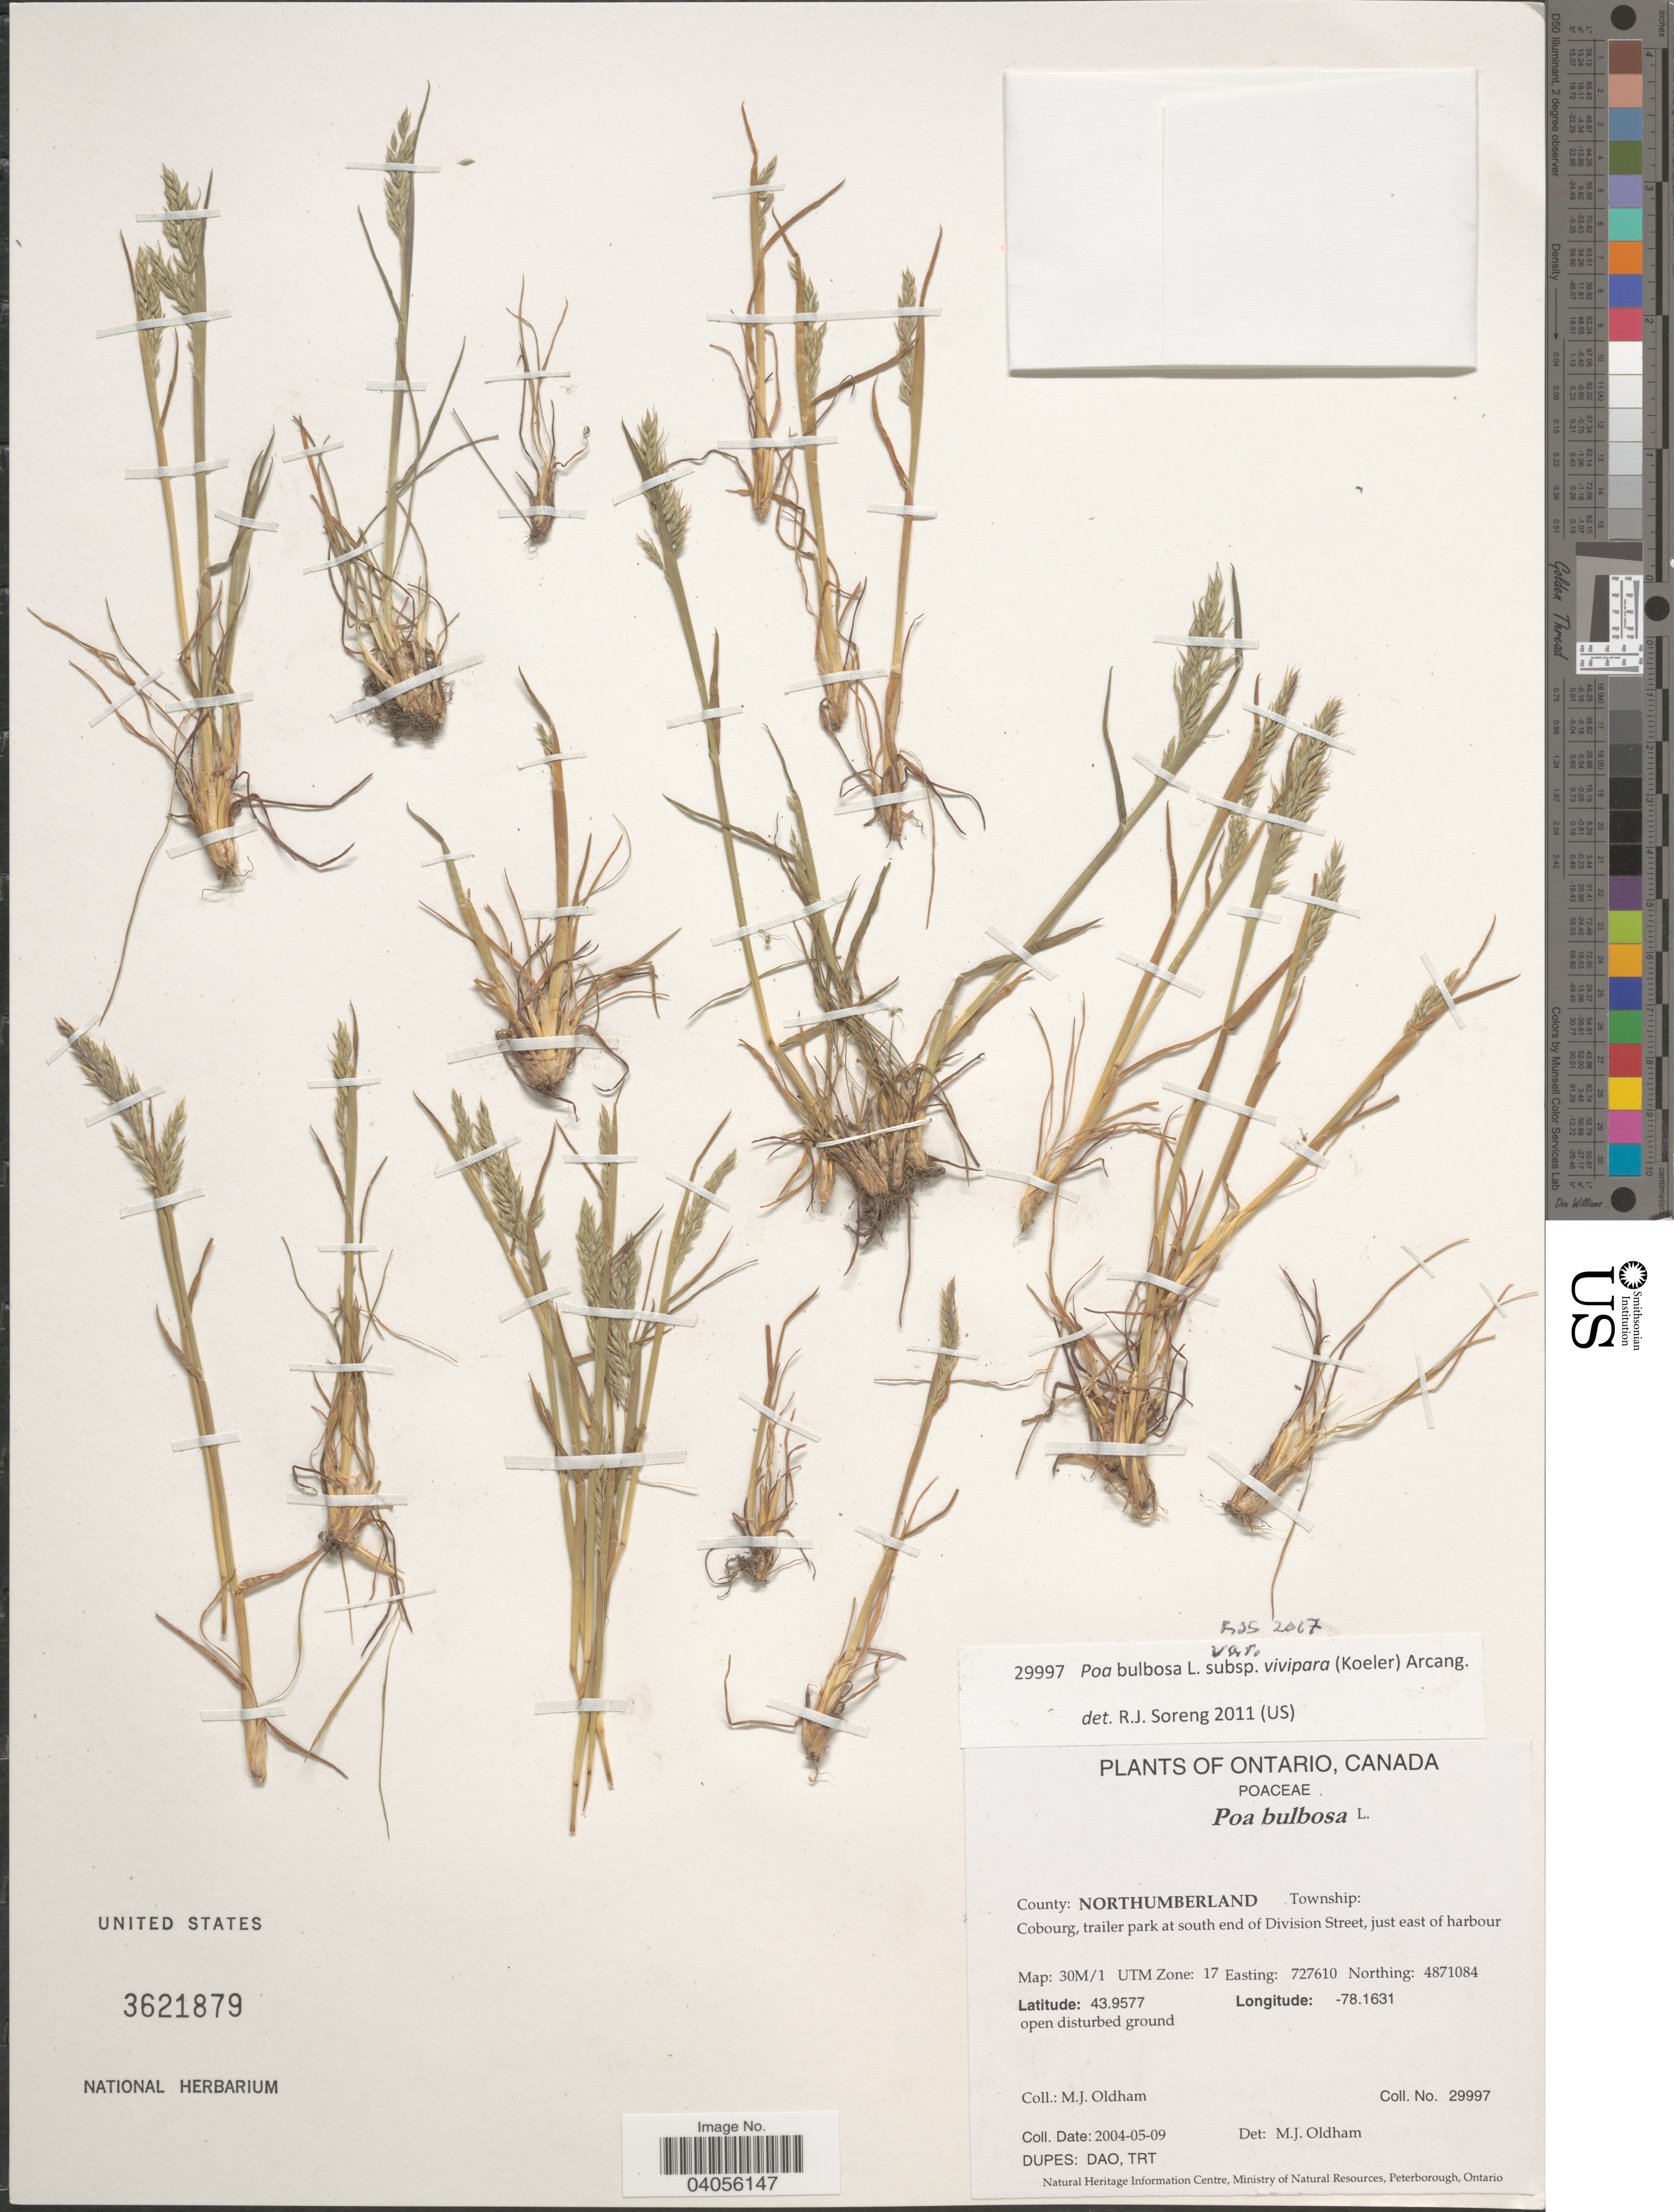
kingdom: Plantae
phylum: Tracheophyta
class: Liliopsida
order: Poales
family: Poaceae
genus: Poa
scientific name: Poa bulbosa subsp. vivipara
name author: (Koeler) Arcang.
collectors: M. Oldham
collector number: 29997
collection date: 2004-05-09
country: Canada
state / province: Ontario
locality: County: Northumberland. Cobourg, trailer park at south end of Division Street, just east of harbour. Map: 30M/1 UTM Zone: 17. Easting: 727610. Northing: 4871084.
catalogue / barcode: US 3621879